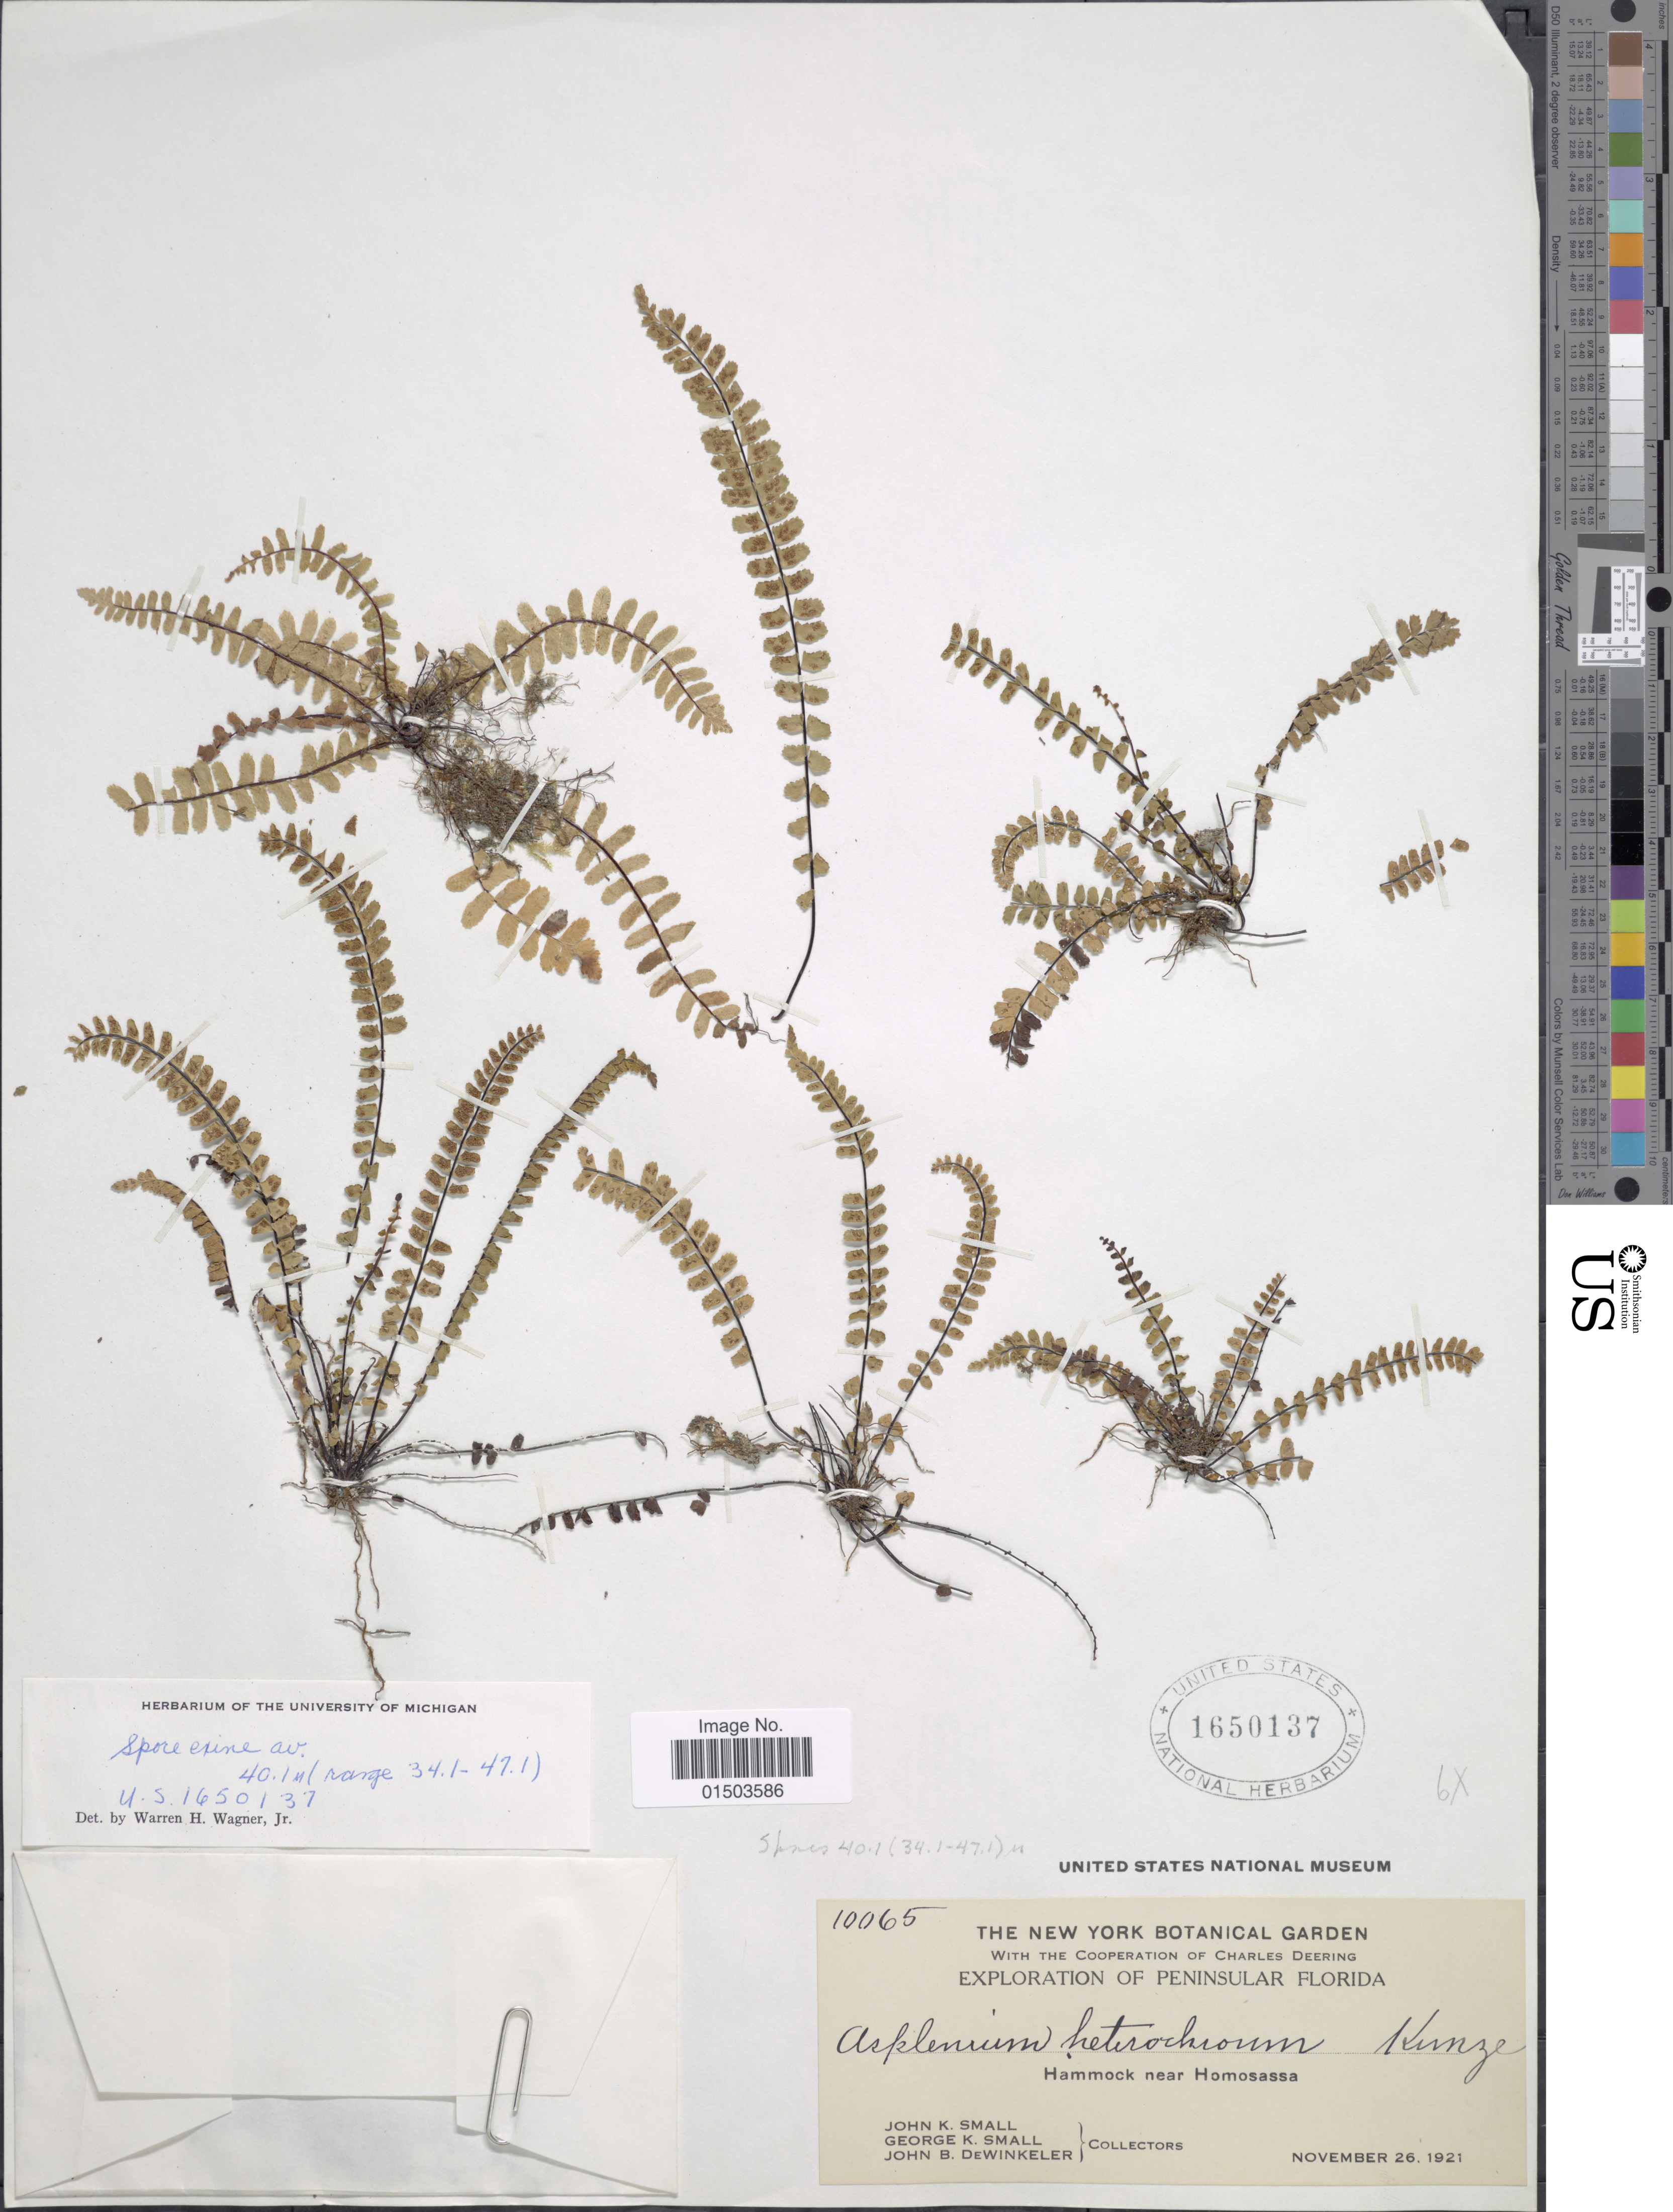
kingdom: Plantae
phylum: Tracheophyta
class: Polypodiopsida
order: Polypodiales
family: Aspleniaceae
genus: Asplenium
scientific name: Asplenium heterochroum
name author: Kunze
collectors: J. K. Small, G. K. Small & J. B. Dewinkeler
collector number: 10065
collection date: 1921-11-26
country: United States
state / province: Florida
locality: Peninsular Florida, Hammock near Homosassa.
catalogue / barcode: US 1650137